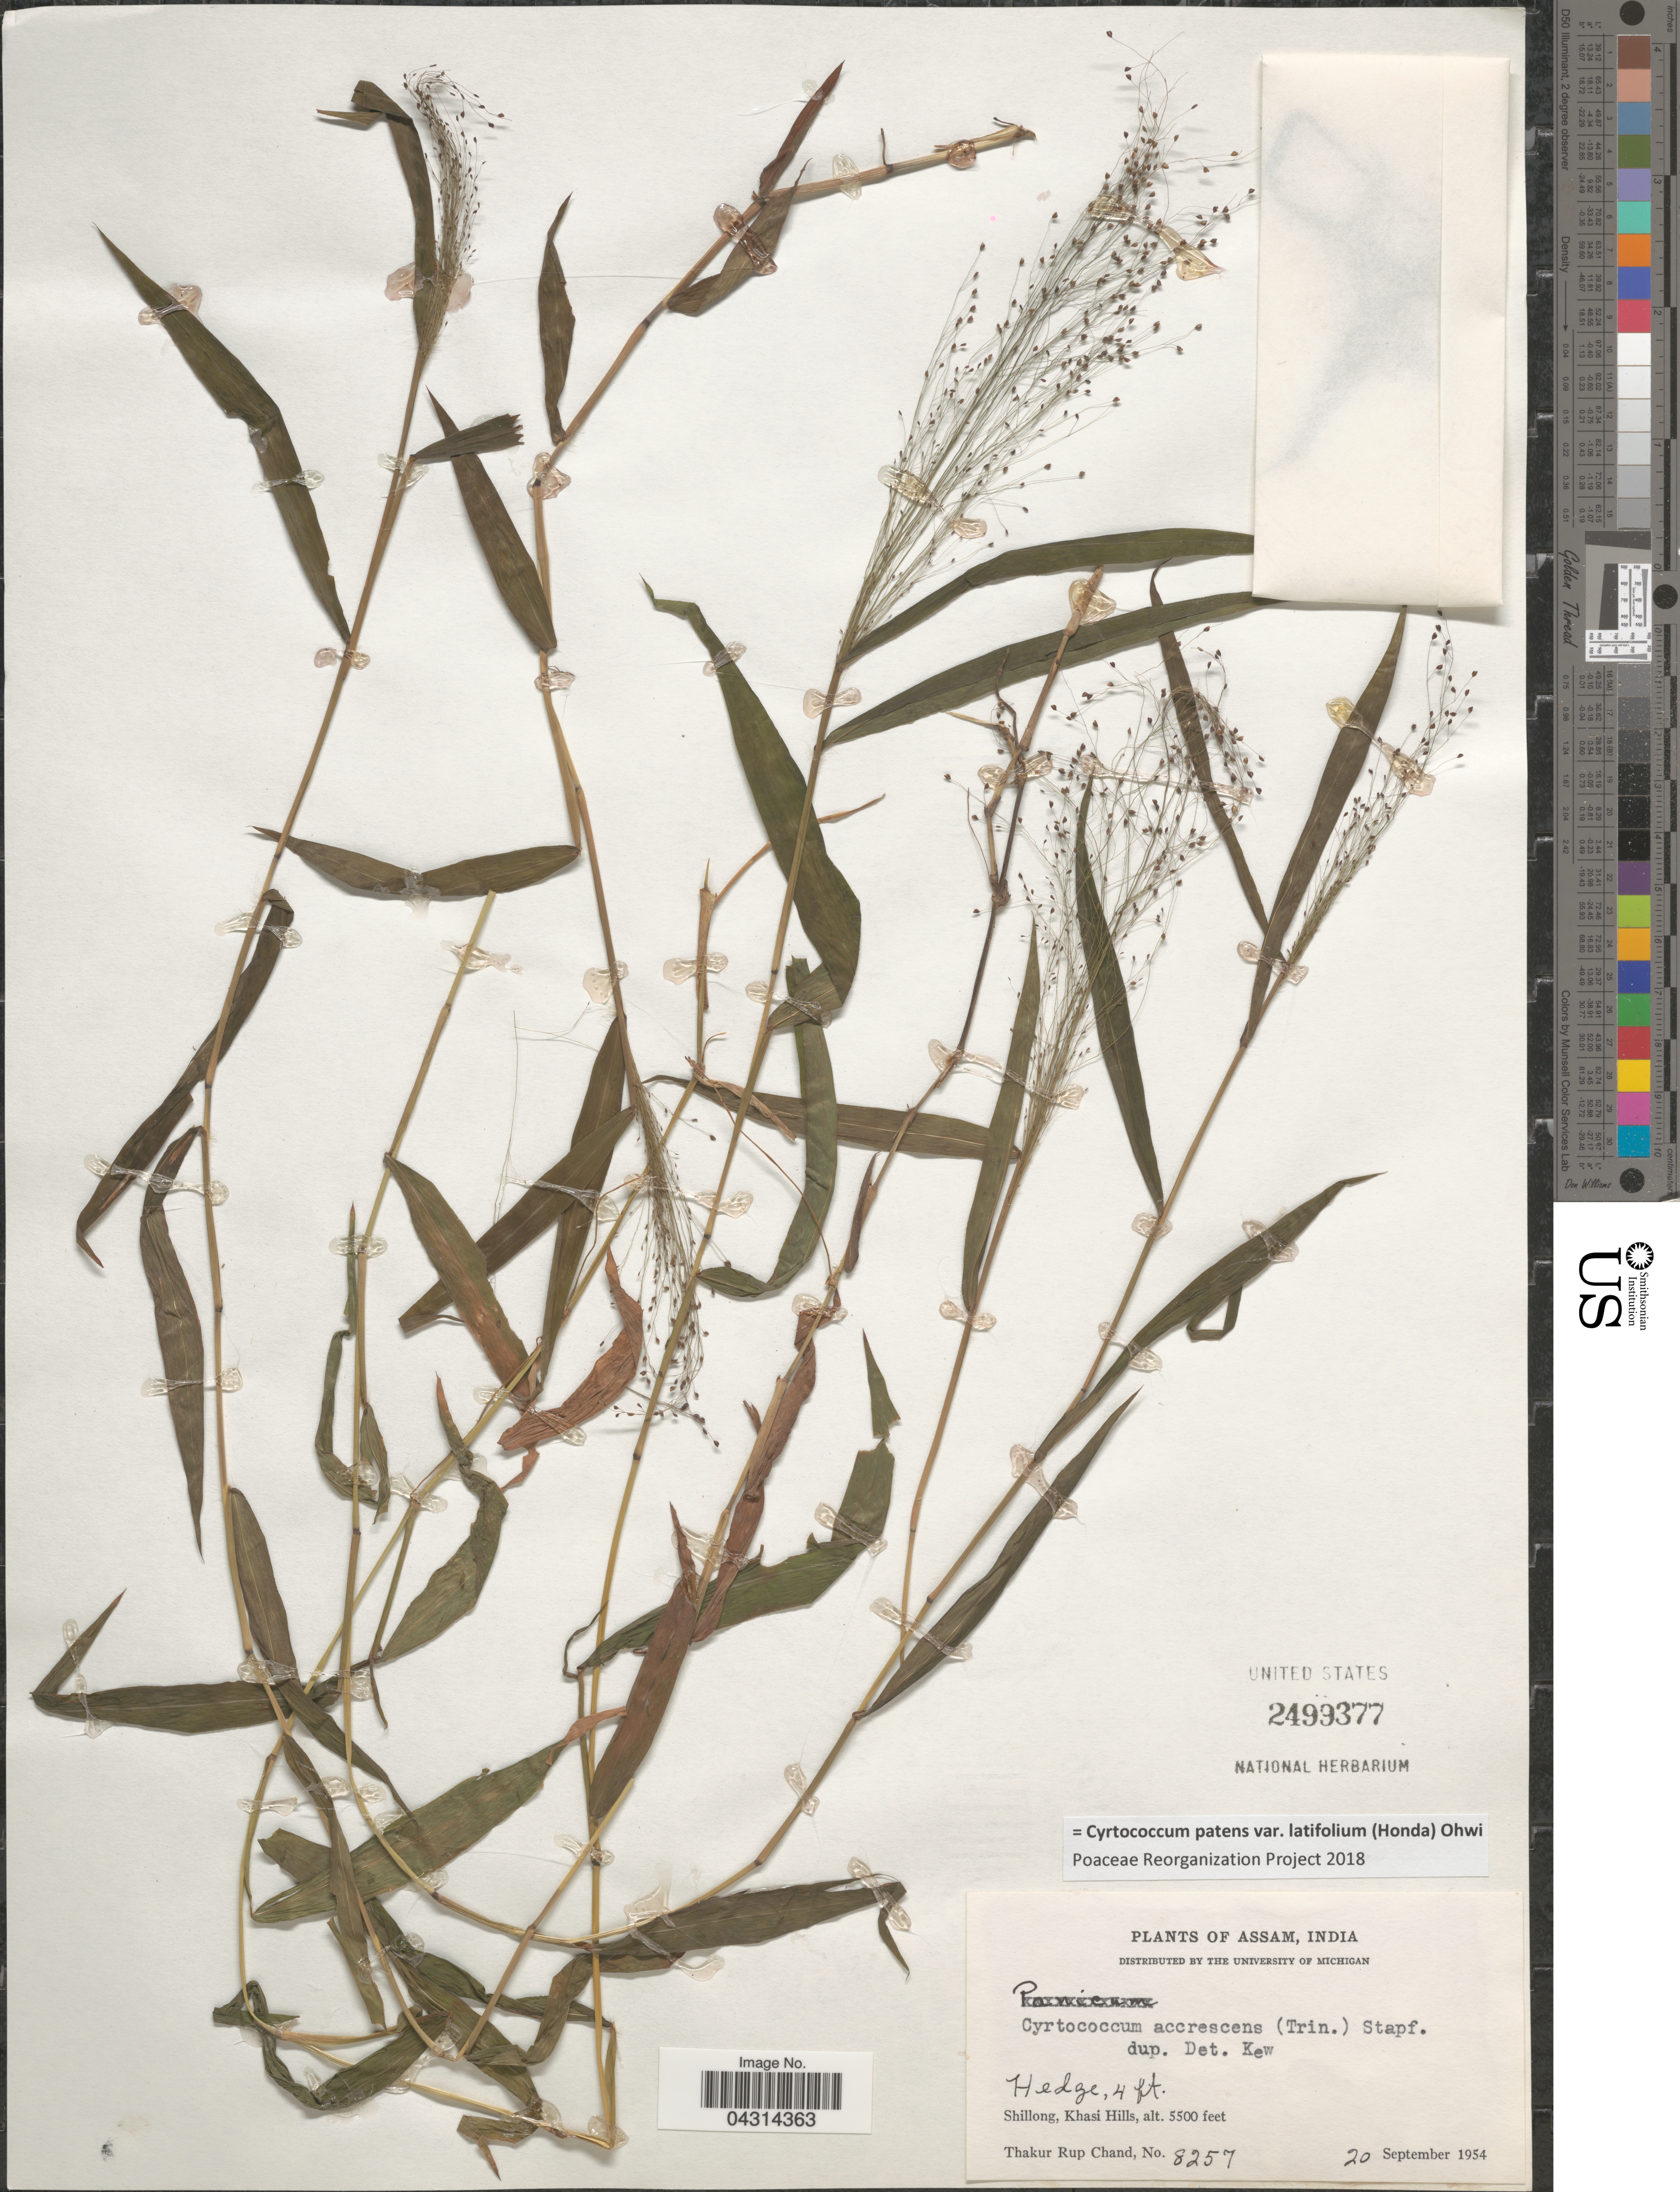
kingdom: Plantae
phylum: Tracheophyta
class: Liliopsida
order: Poales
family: Poaceae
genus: Cyrtococcum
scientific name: Cyrtococcum patens var. latifolium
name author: (Honda) Ohwi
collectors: T. R. Chand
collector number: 8257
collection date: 1954-09-20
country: India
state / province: Meghalaya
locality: Shillong, Khasi Hills.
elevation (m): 1676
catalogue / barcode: US 2499377